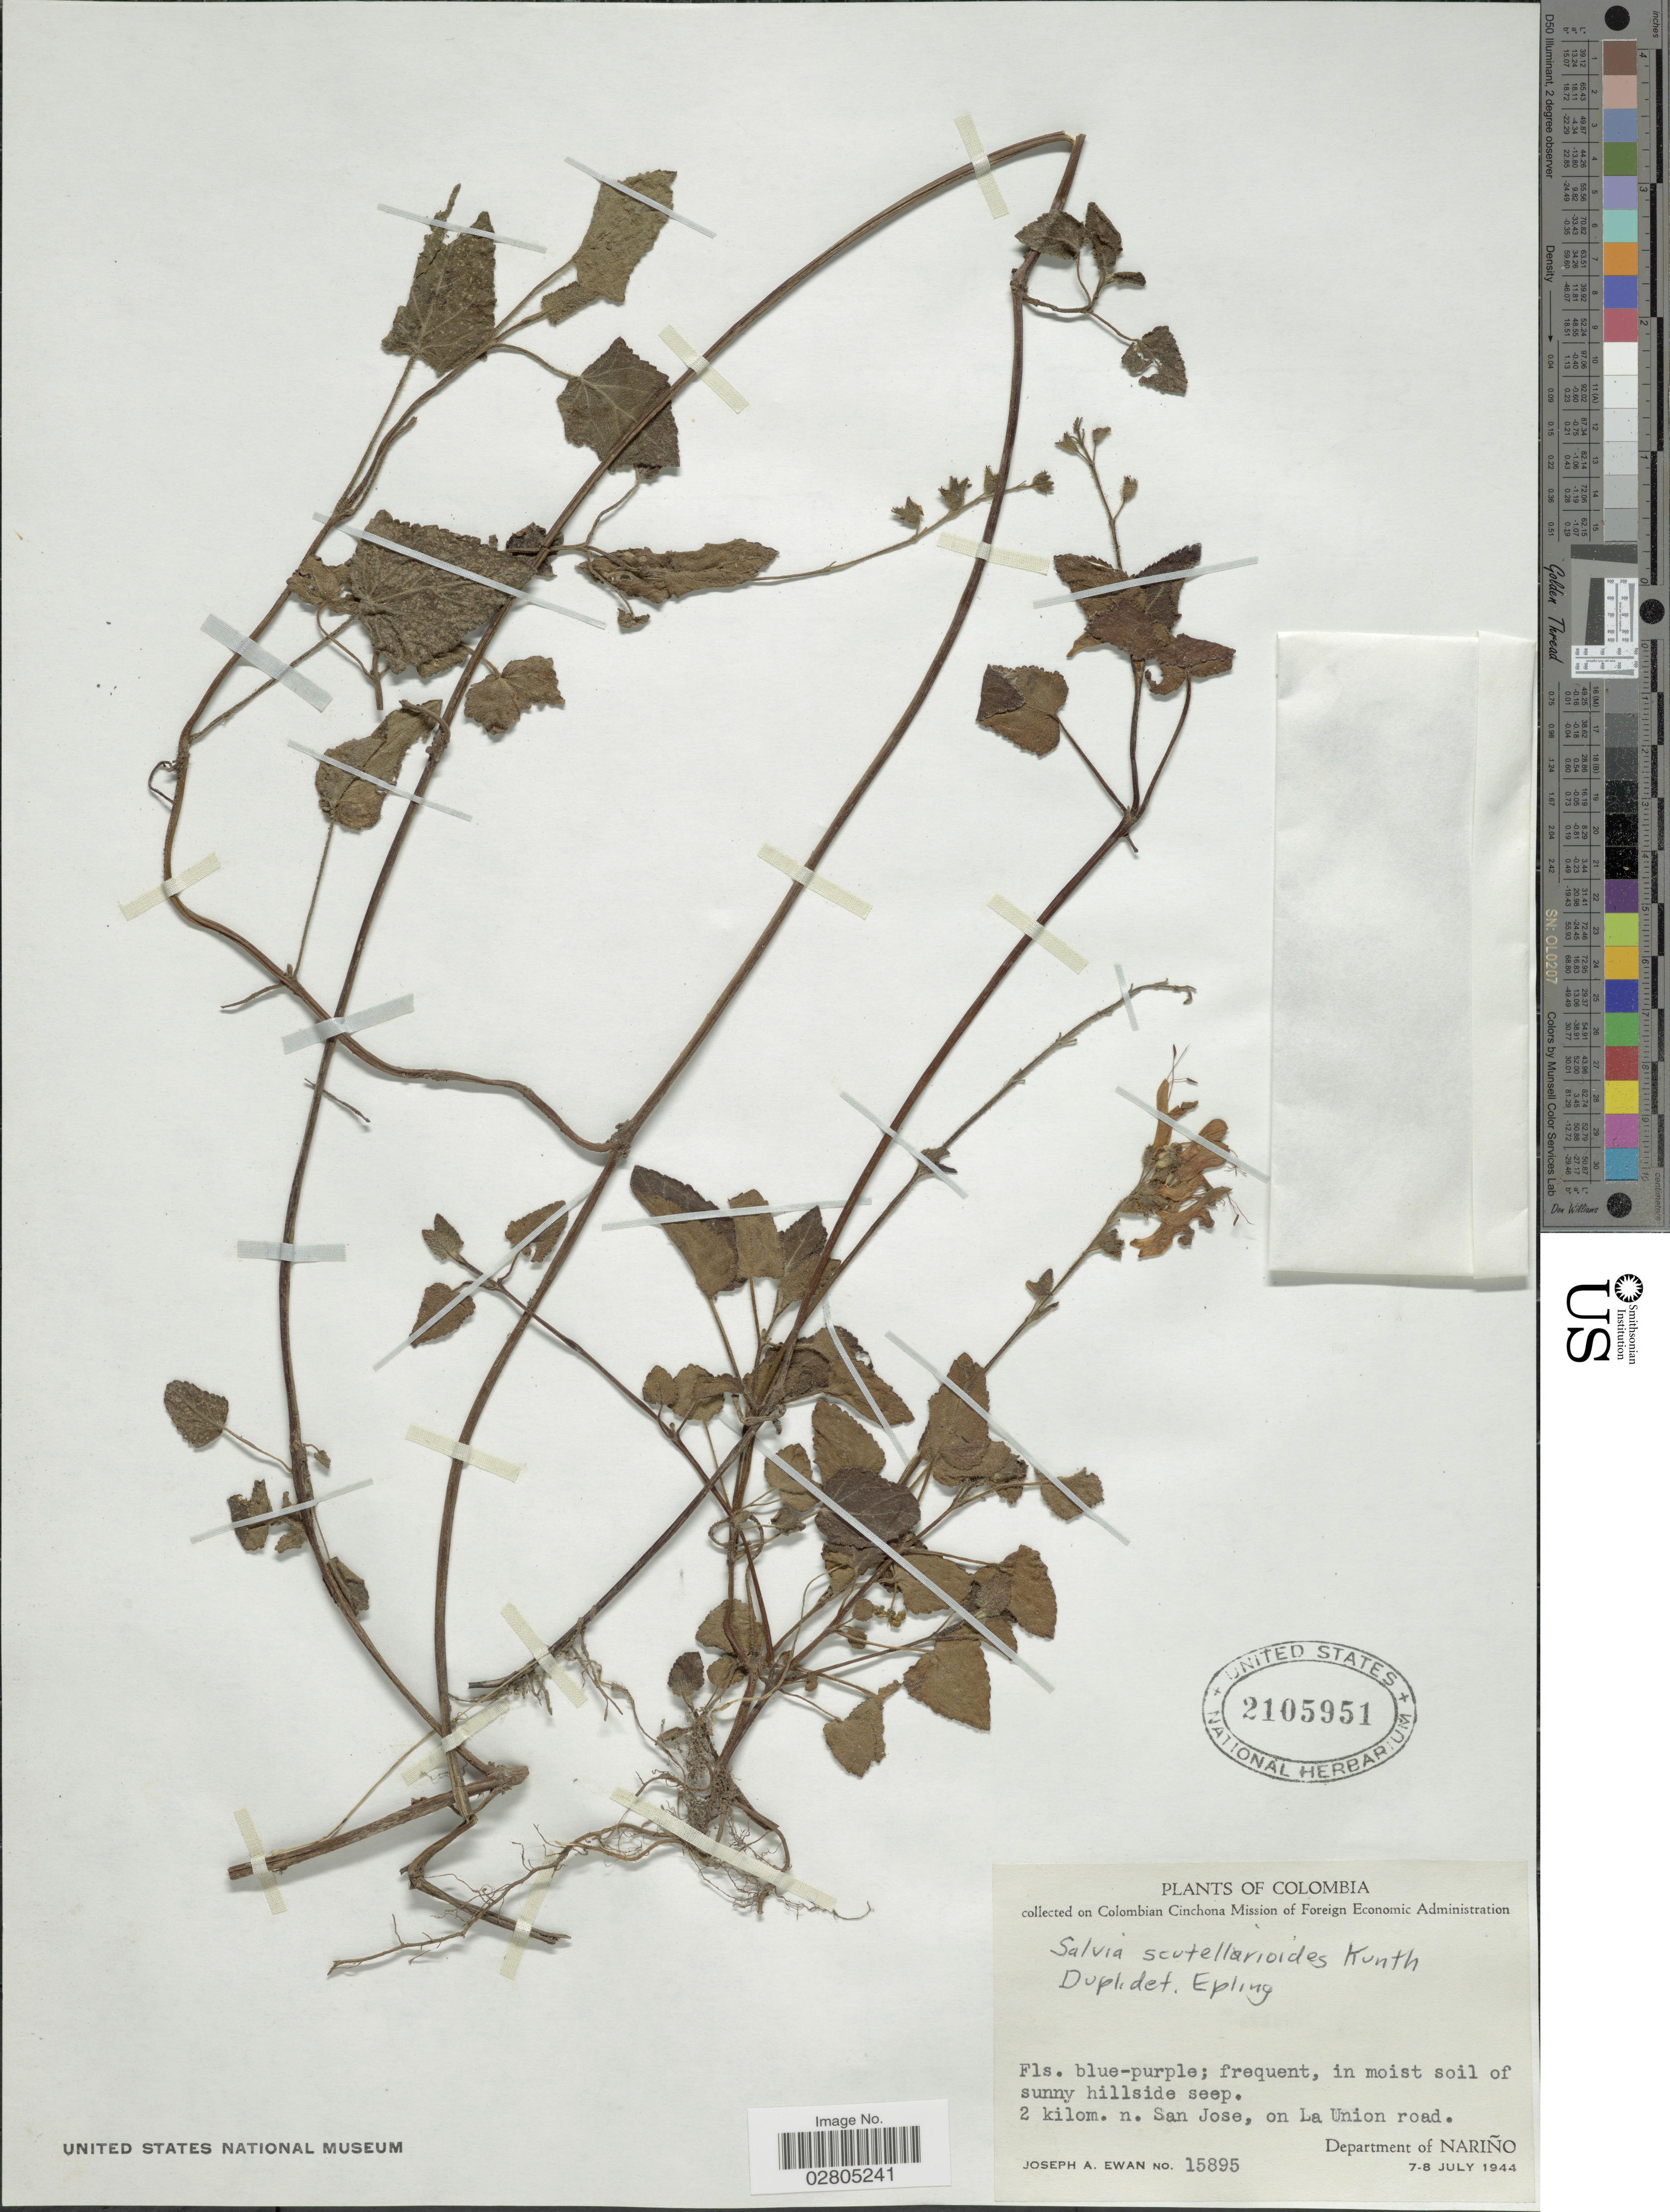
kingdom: Plantae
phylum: Tracheophyta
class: Magnoliopsida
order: Lamiales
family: Lamiaceae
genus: Salvia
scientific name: Salvia scutellarioides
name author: Kunth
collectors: J. A. Ewan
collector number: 15895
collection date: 1944-07-07/1944-07-08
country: Colombia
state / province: Nariño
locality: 2 kilom. n. San Jose, on La Union road, department of Nariño.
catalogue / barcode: US 2105951